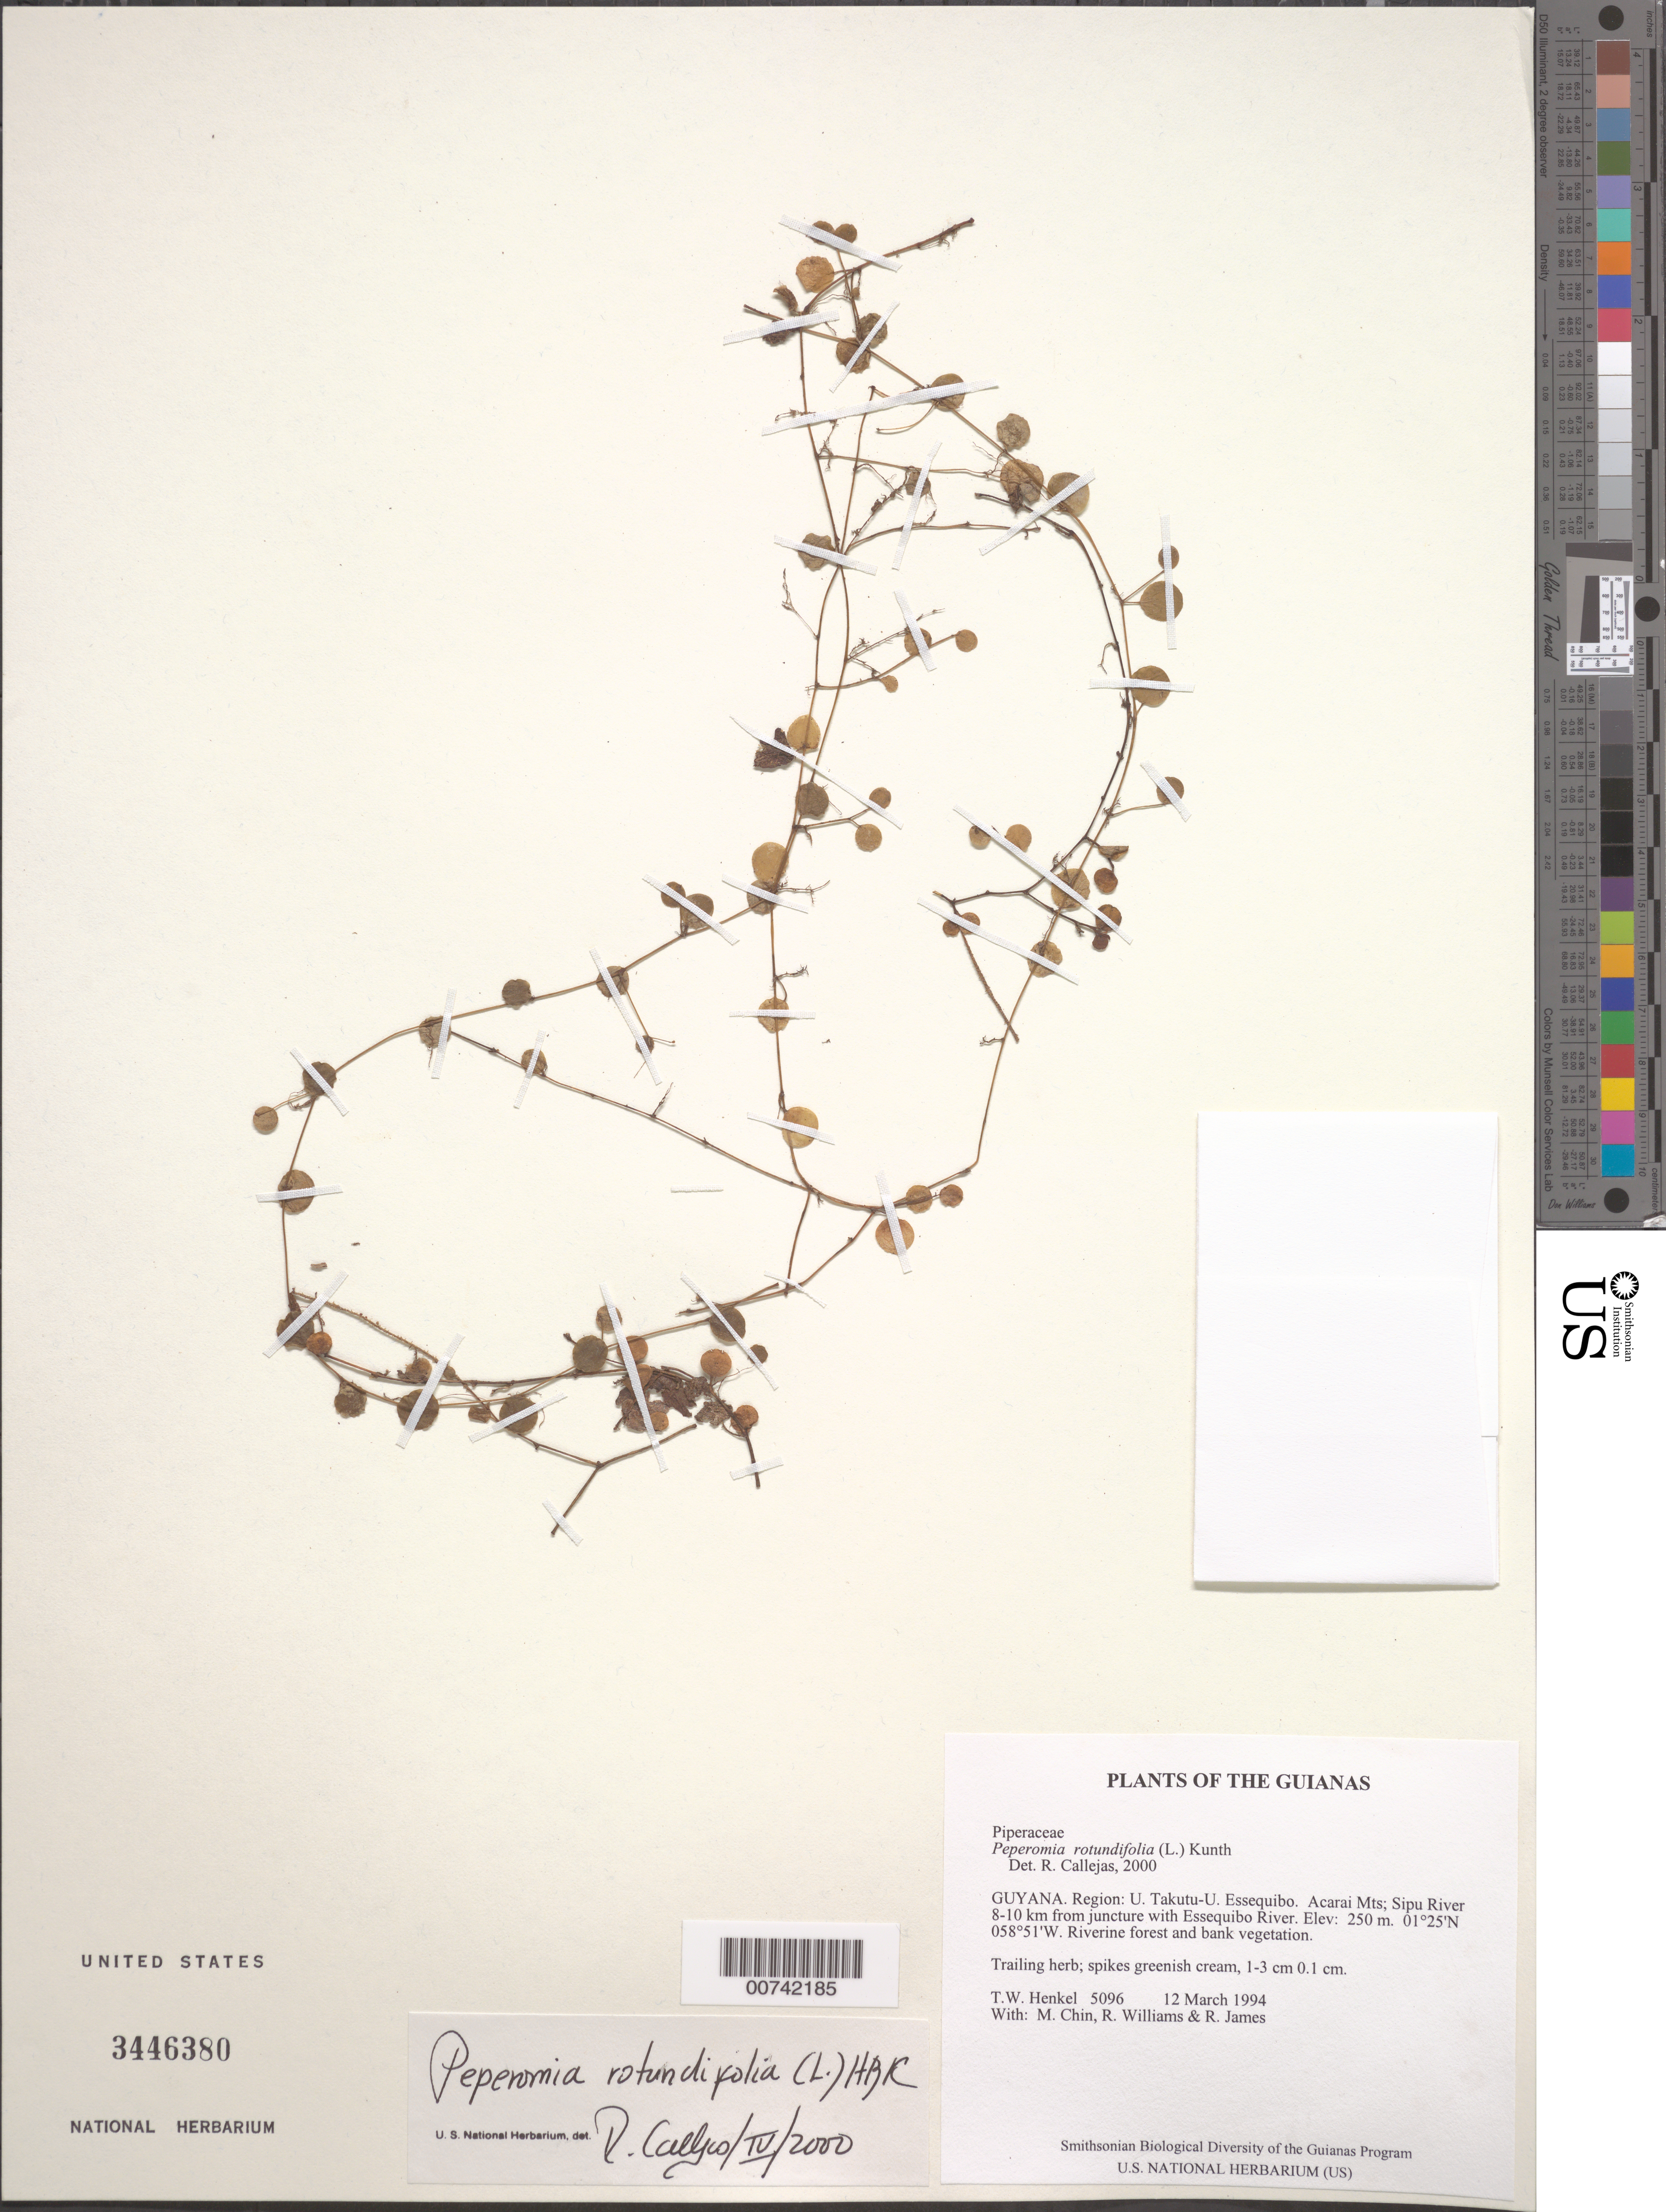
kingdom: Plantae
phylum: Tracheophyta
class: Magnoliopsida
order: Piperales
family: Piperaceae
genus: Peperomia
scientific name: Peperomia rotundifolia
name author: (L.) Kunth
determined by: Callejas, Ricardo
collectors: T. Henkel, M. Chin, R. Williams & R. James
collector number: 5096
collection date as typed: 12 March 1994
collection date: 1994-03-12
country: Guyana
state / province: U. Takutu-U. Essequibo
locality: Acarai Mts; Sipu River 8-10 km from juncture with Essequibo River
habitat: Riverine forest and bank vegetation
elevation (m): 250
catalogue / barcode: US 3446380